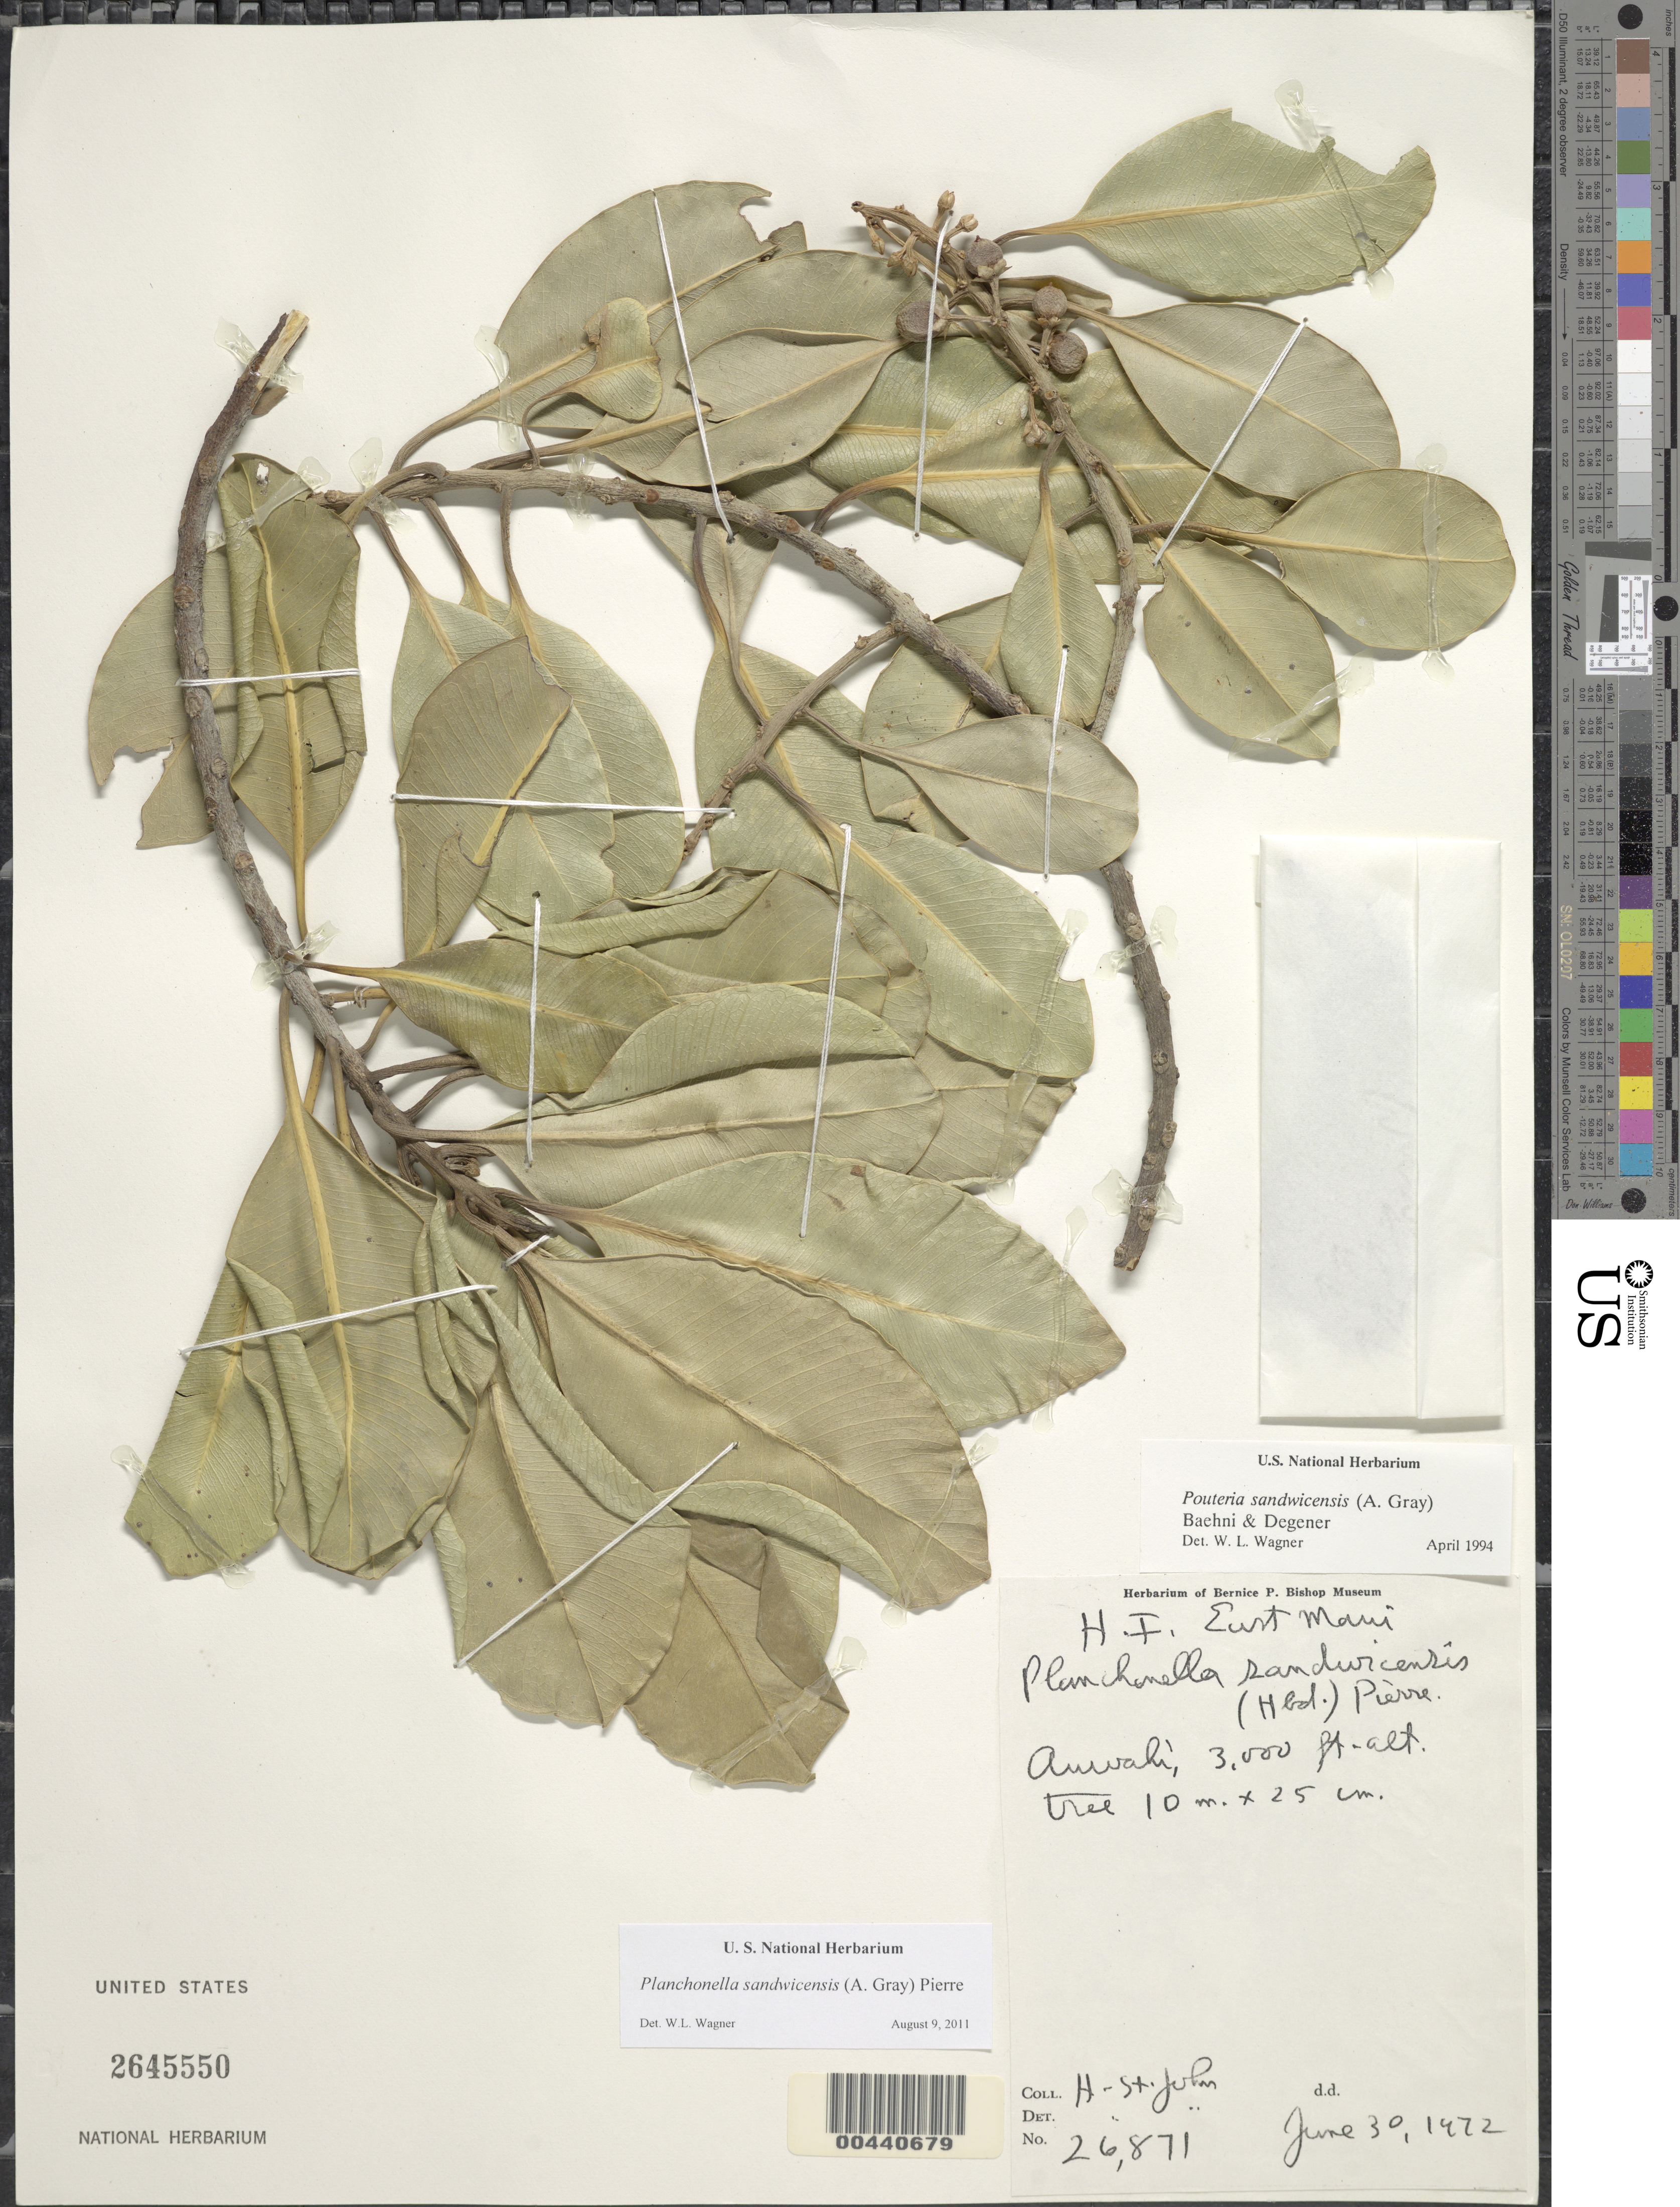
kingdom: Plantae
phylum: Tracheophyta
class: Magnoliopsida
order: Ericales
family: Sapotaceae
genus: Planchonella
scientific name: Planchonella spathulata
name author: (Hillebr.) Pierre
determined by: Havran, J. C.; et al.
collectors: H. St. John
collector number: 26871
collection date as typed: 30 Jun 1972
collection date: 1972-06-30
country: United States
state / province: Hawaii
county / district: Maui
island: Maui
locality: E maui, Auwahi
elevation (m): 914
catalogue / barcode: US 2645550